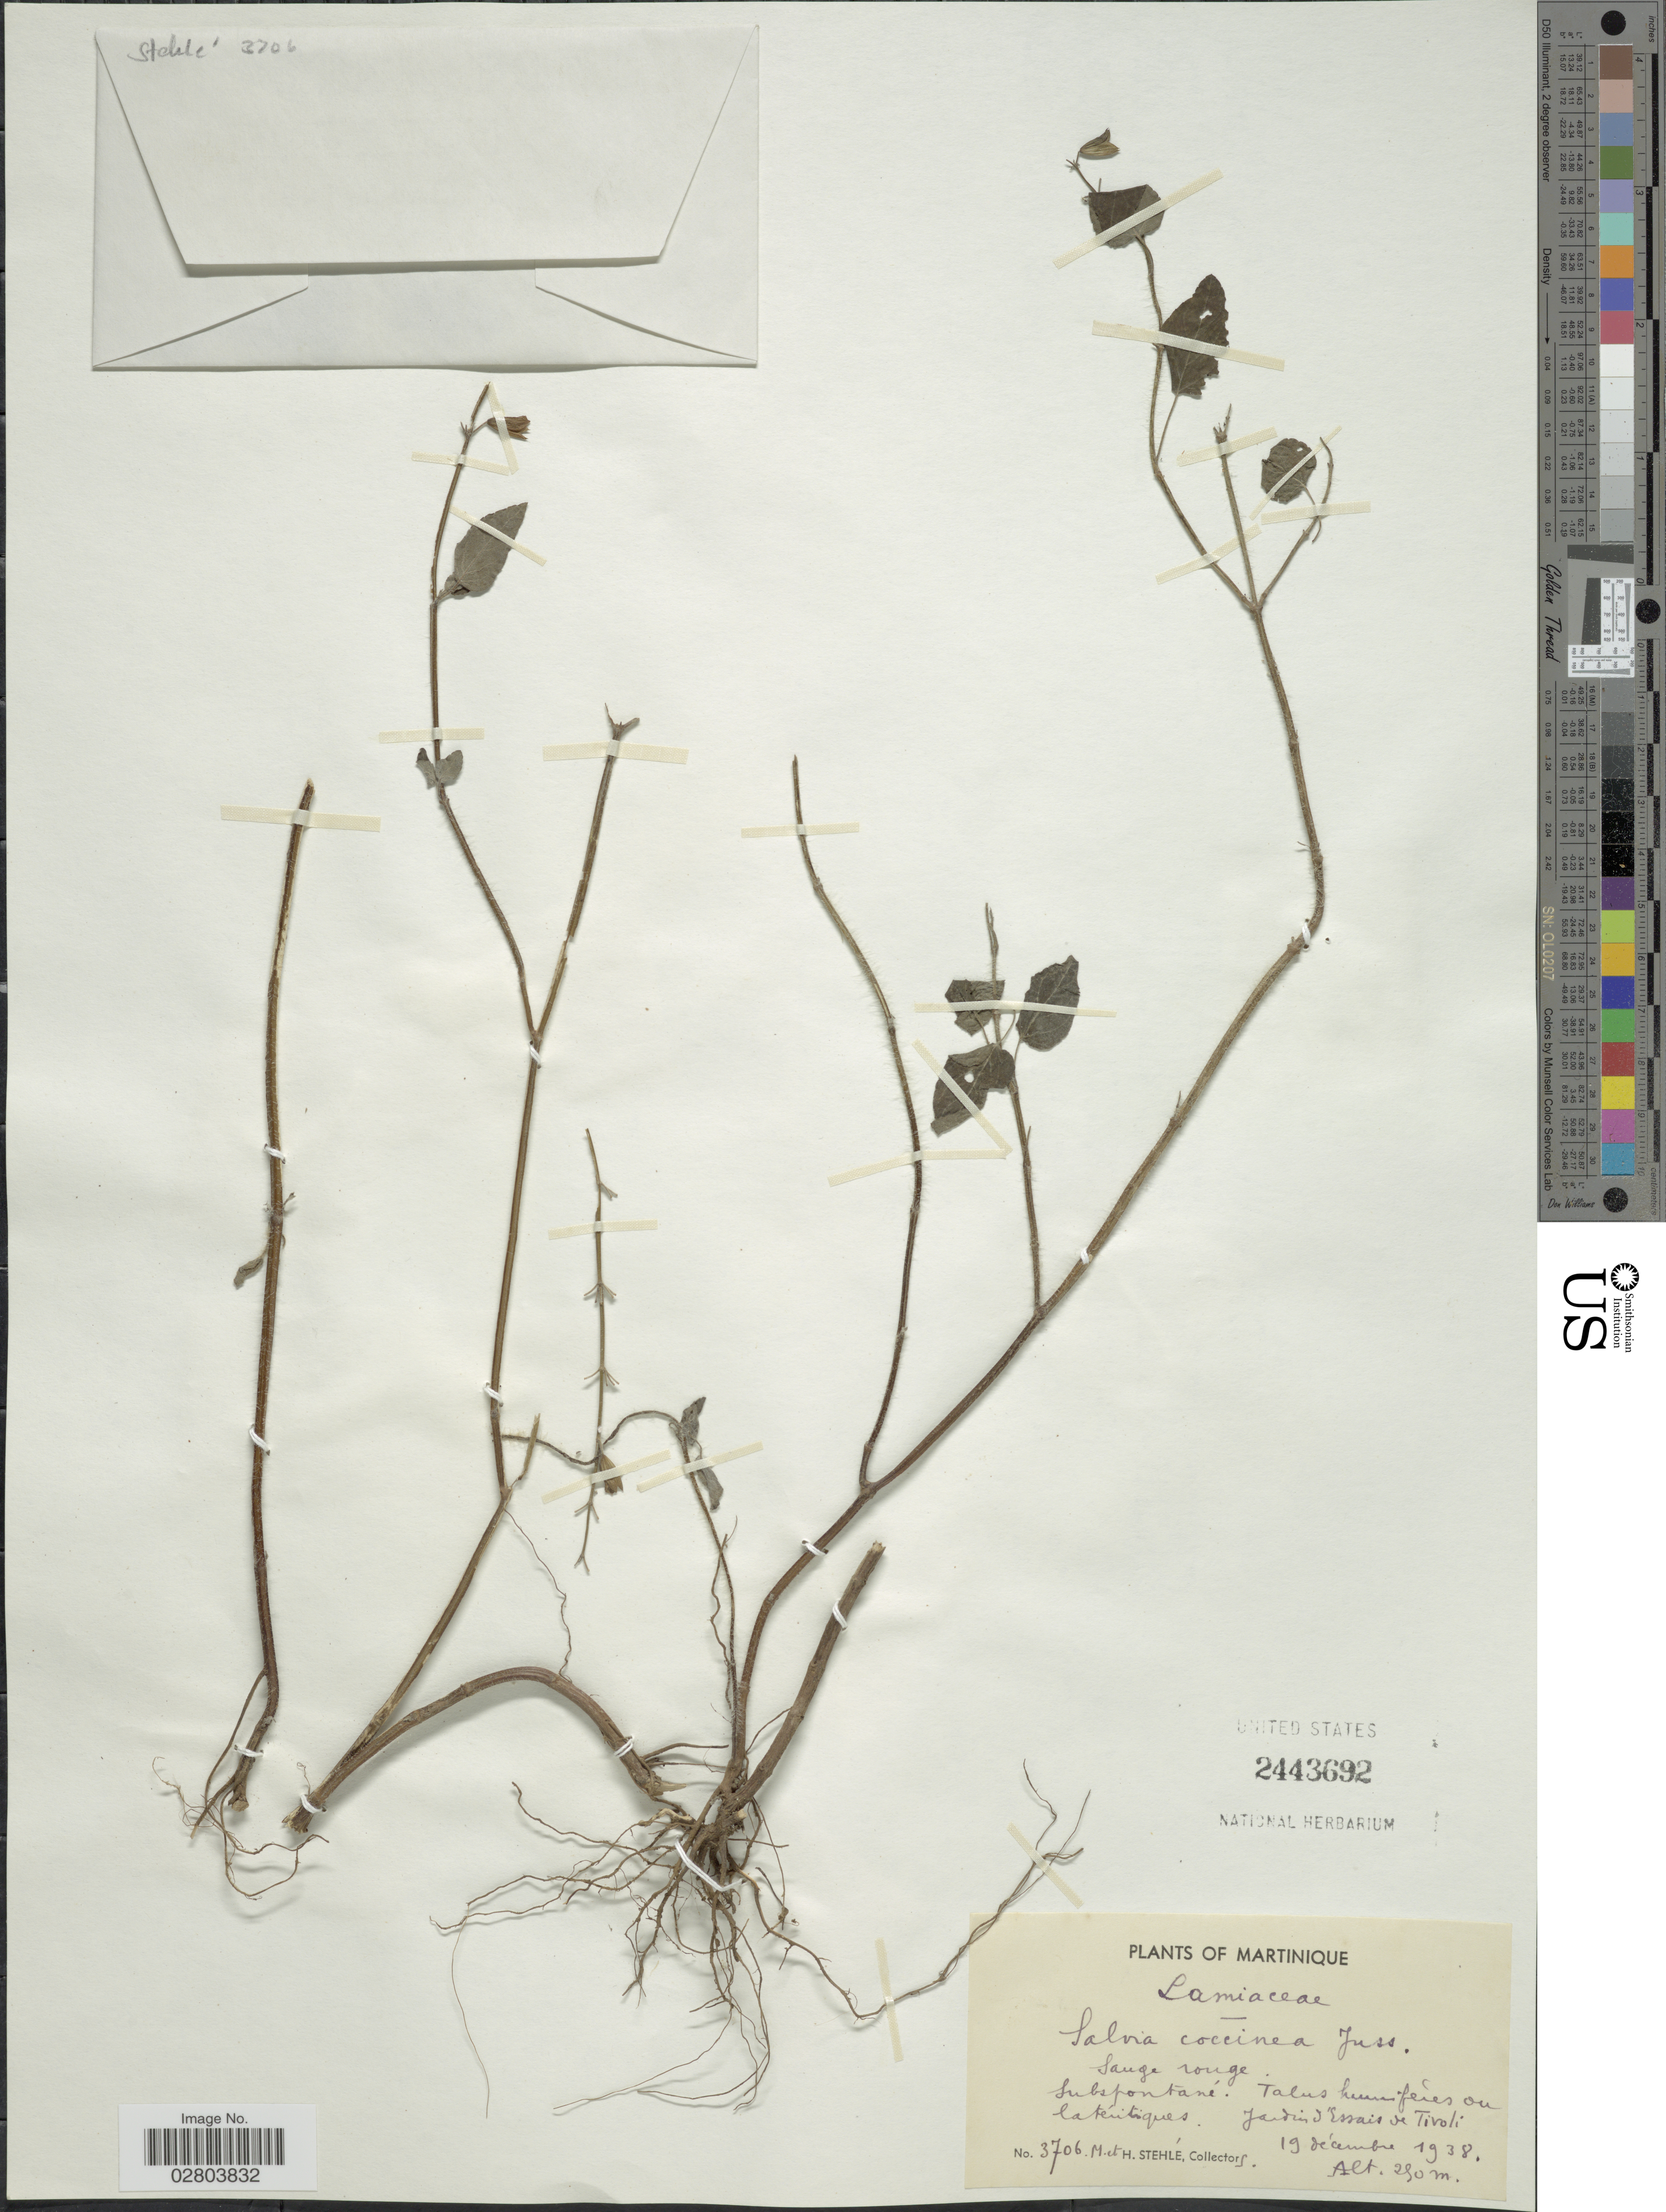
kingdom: Plantae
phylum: Tracheophyta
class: Magnoliopsida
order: Lamiales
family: Lamiaceae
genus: Salvia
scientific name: Salvia coccinea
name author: Etlinger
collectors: M. Stehlé & H. Stehlé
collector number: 3706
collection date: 1938-12-19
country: Martinique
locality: Jardin d'Essais de Tivoli.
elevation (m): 250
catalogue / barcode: US 2443692